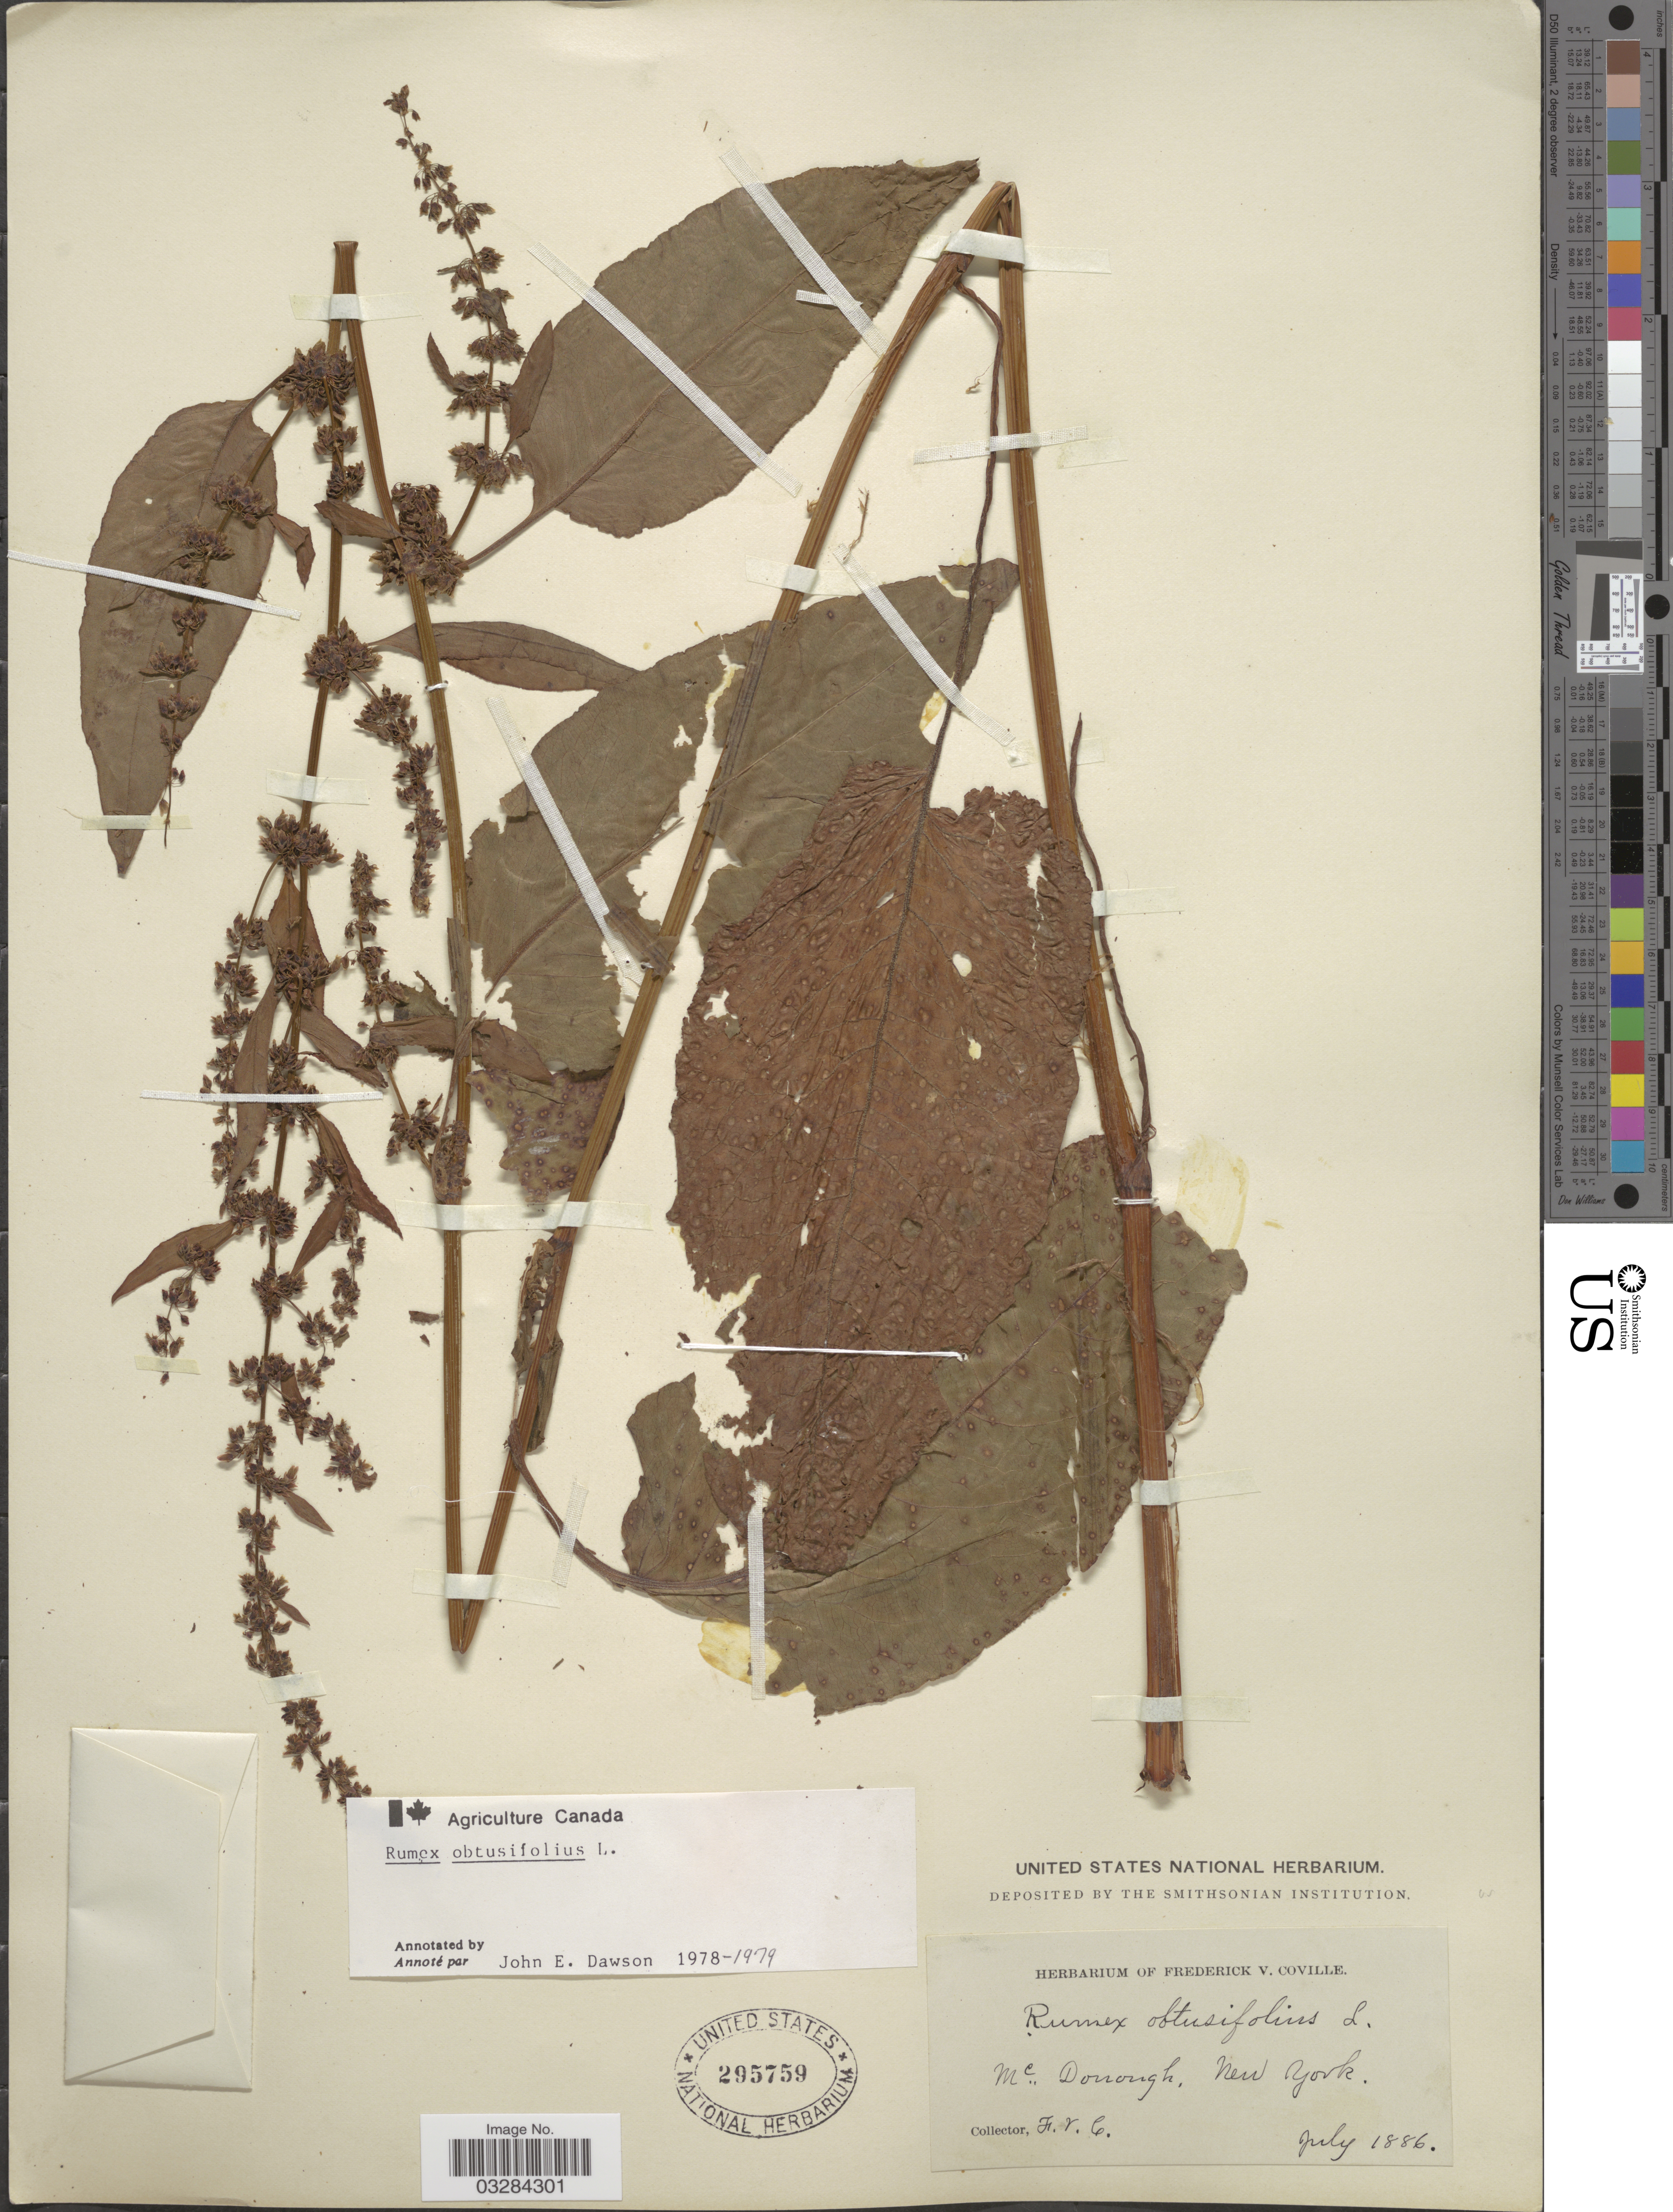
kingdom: Plantae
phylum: Tracheophyta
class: Magnoliopsida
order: Caryophyllales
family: Polygonaceae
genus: Rumex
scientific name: Rumex obtusifolius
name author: L.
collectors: F. V. Coville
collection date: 1886-07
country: United States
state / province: New York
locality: Mc Donough.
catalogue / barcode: US 295759